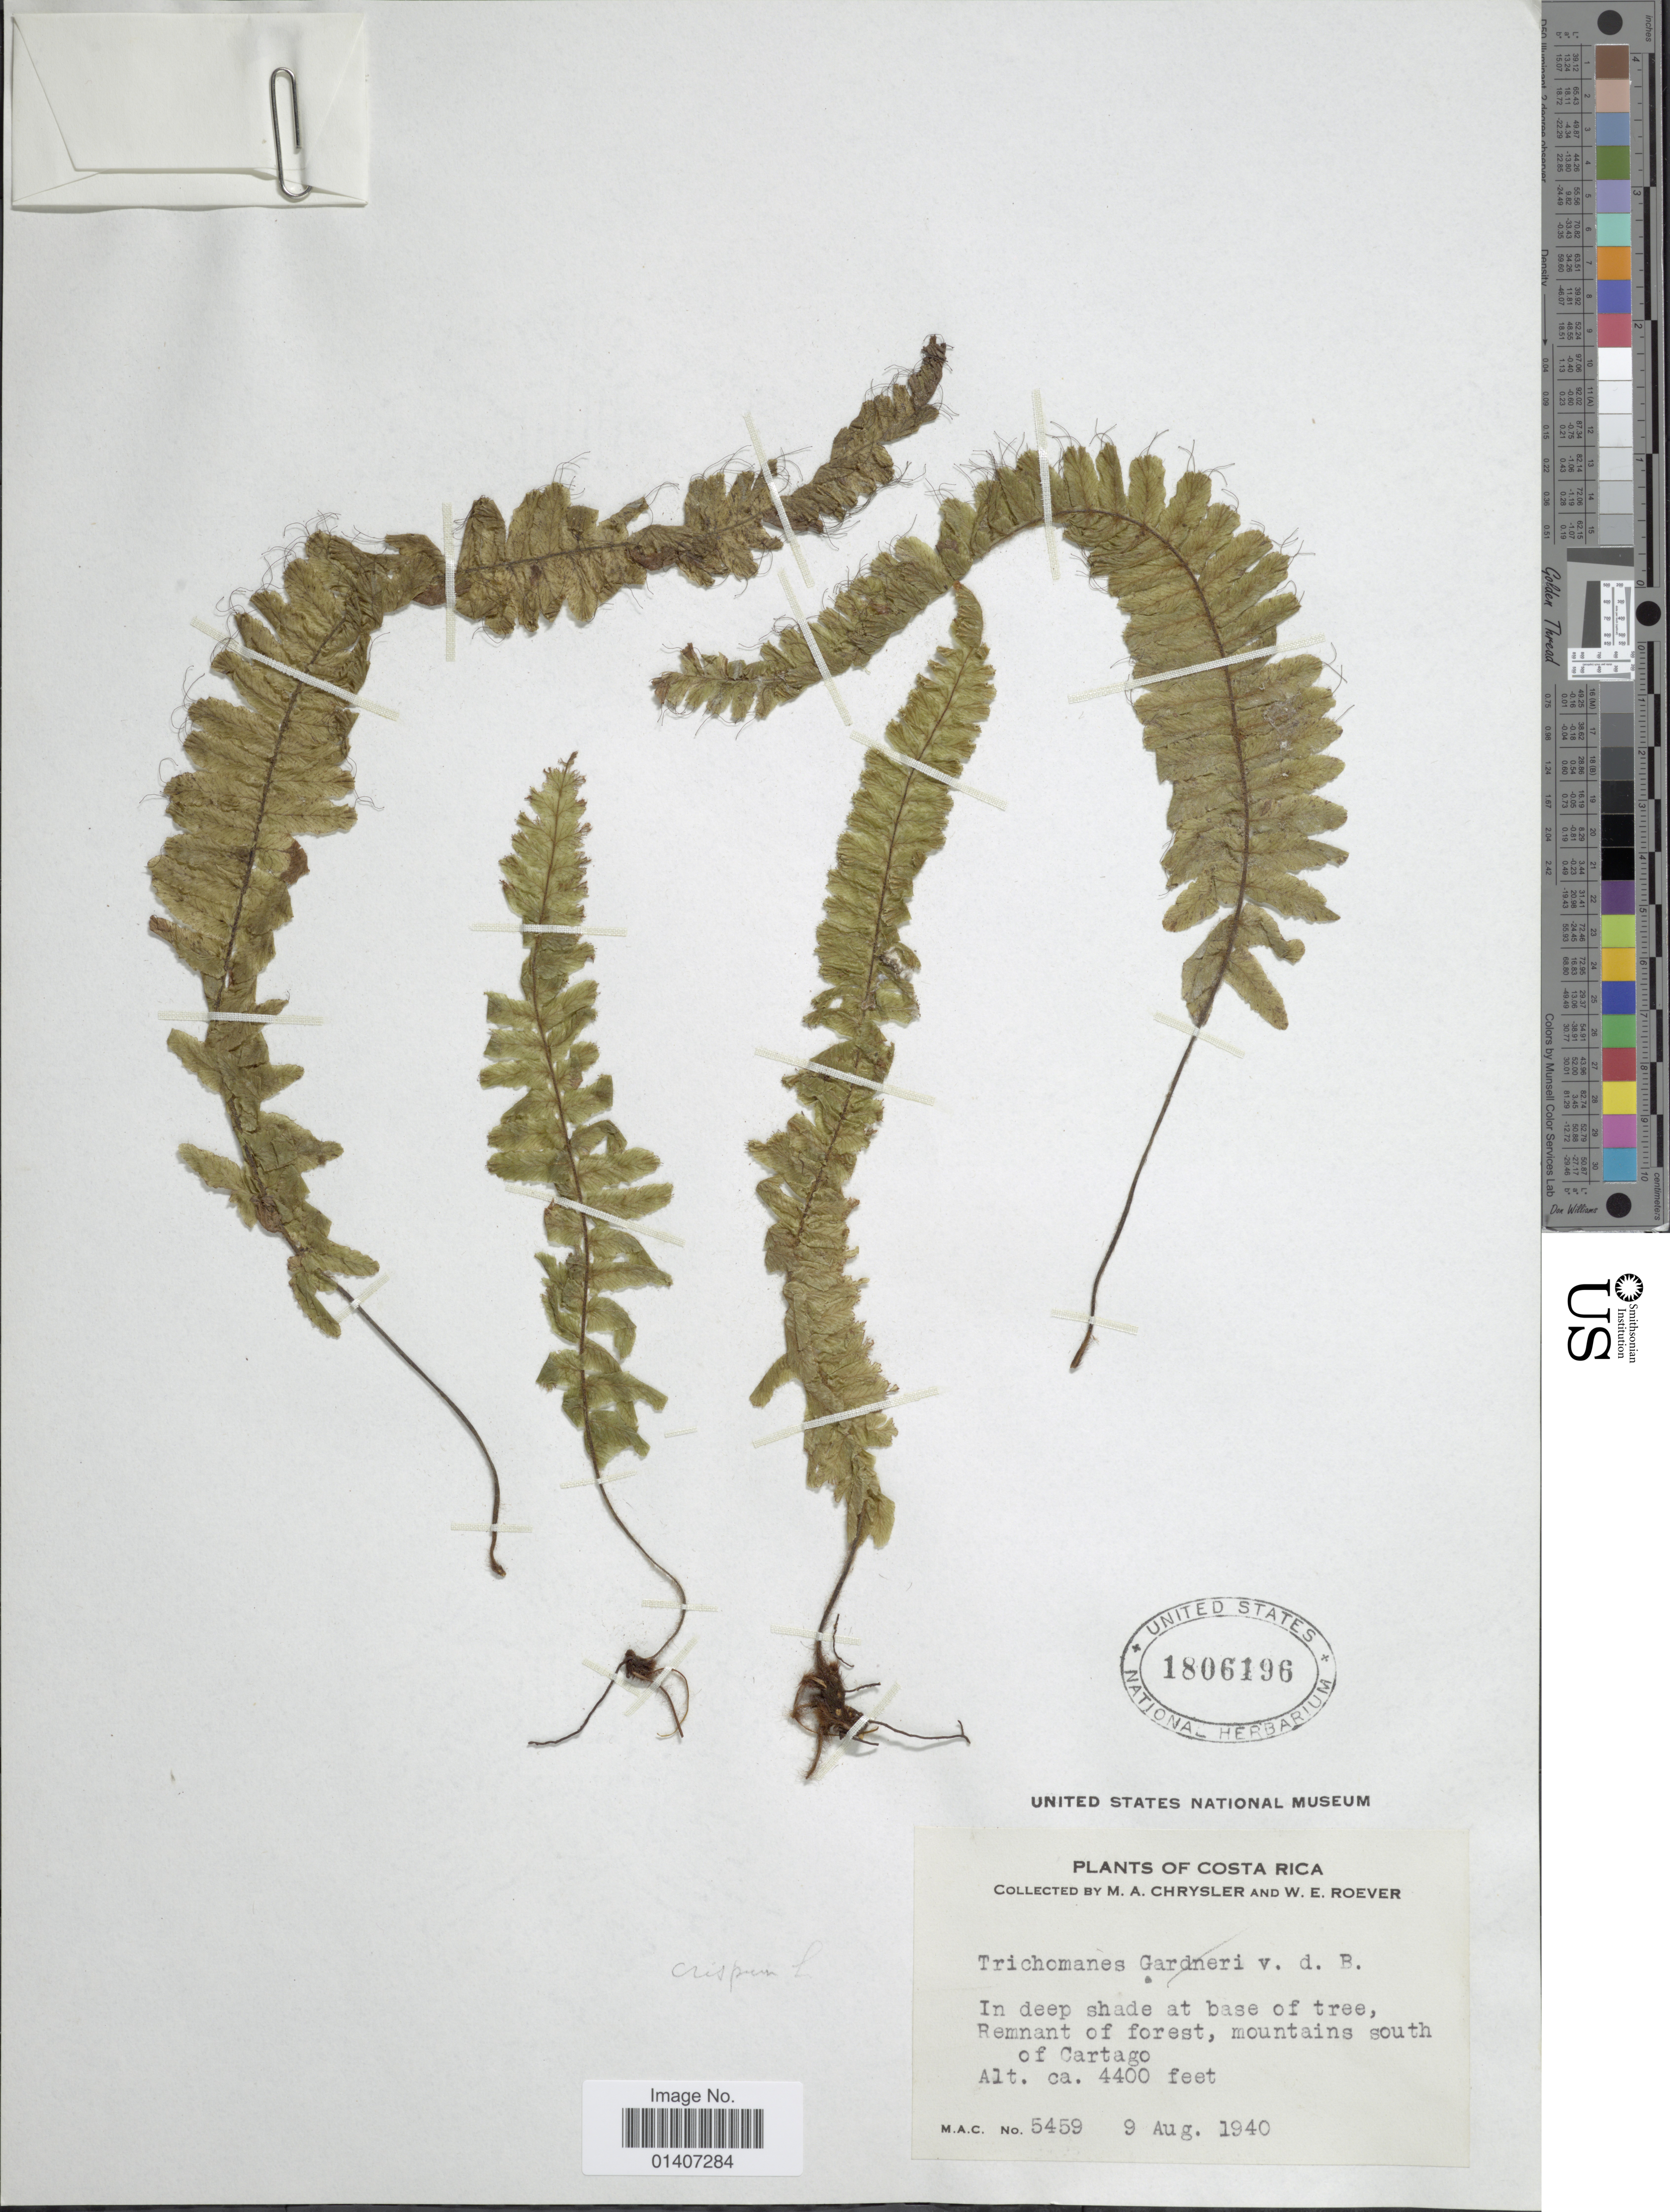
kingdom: Plantae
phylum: Tracheophyta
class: Polypodiopsida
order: Hymenophyllales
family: Hymenophyllaceae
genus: Trichomanes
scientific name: Trichomanes crispum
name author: L.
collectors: M. A. Chrysler & W. Roever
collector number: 5459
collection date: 1940-08-09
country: Costa Rica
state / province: Cartago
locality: Costa Rica, in deep shade at base of tree, remnant of forest, mountains south of Cartago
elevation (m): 1341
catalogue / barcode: US 1806196